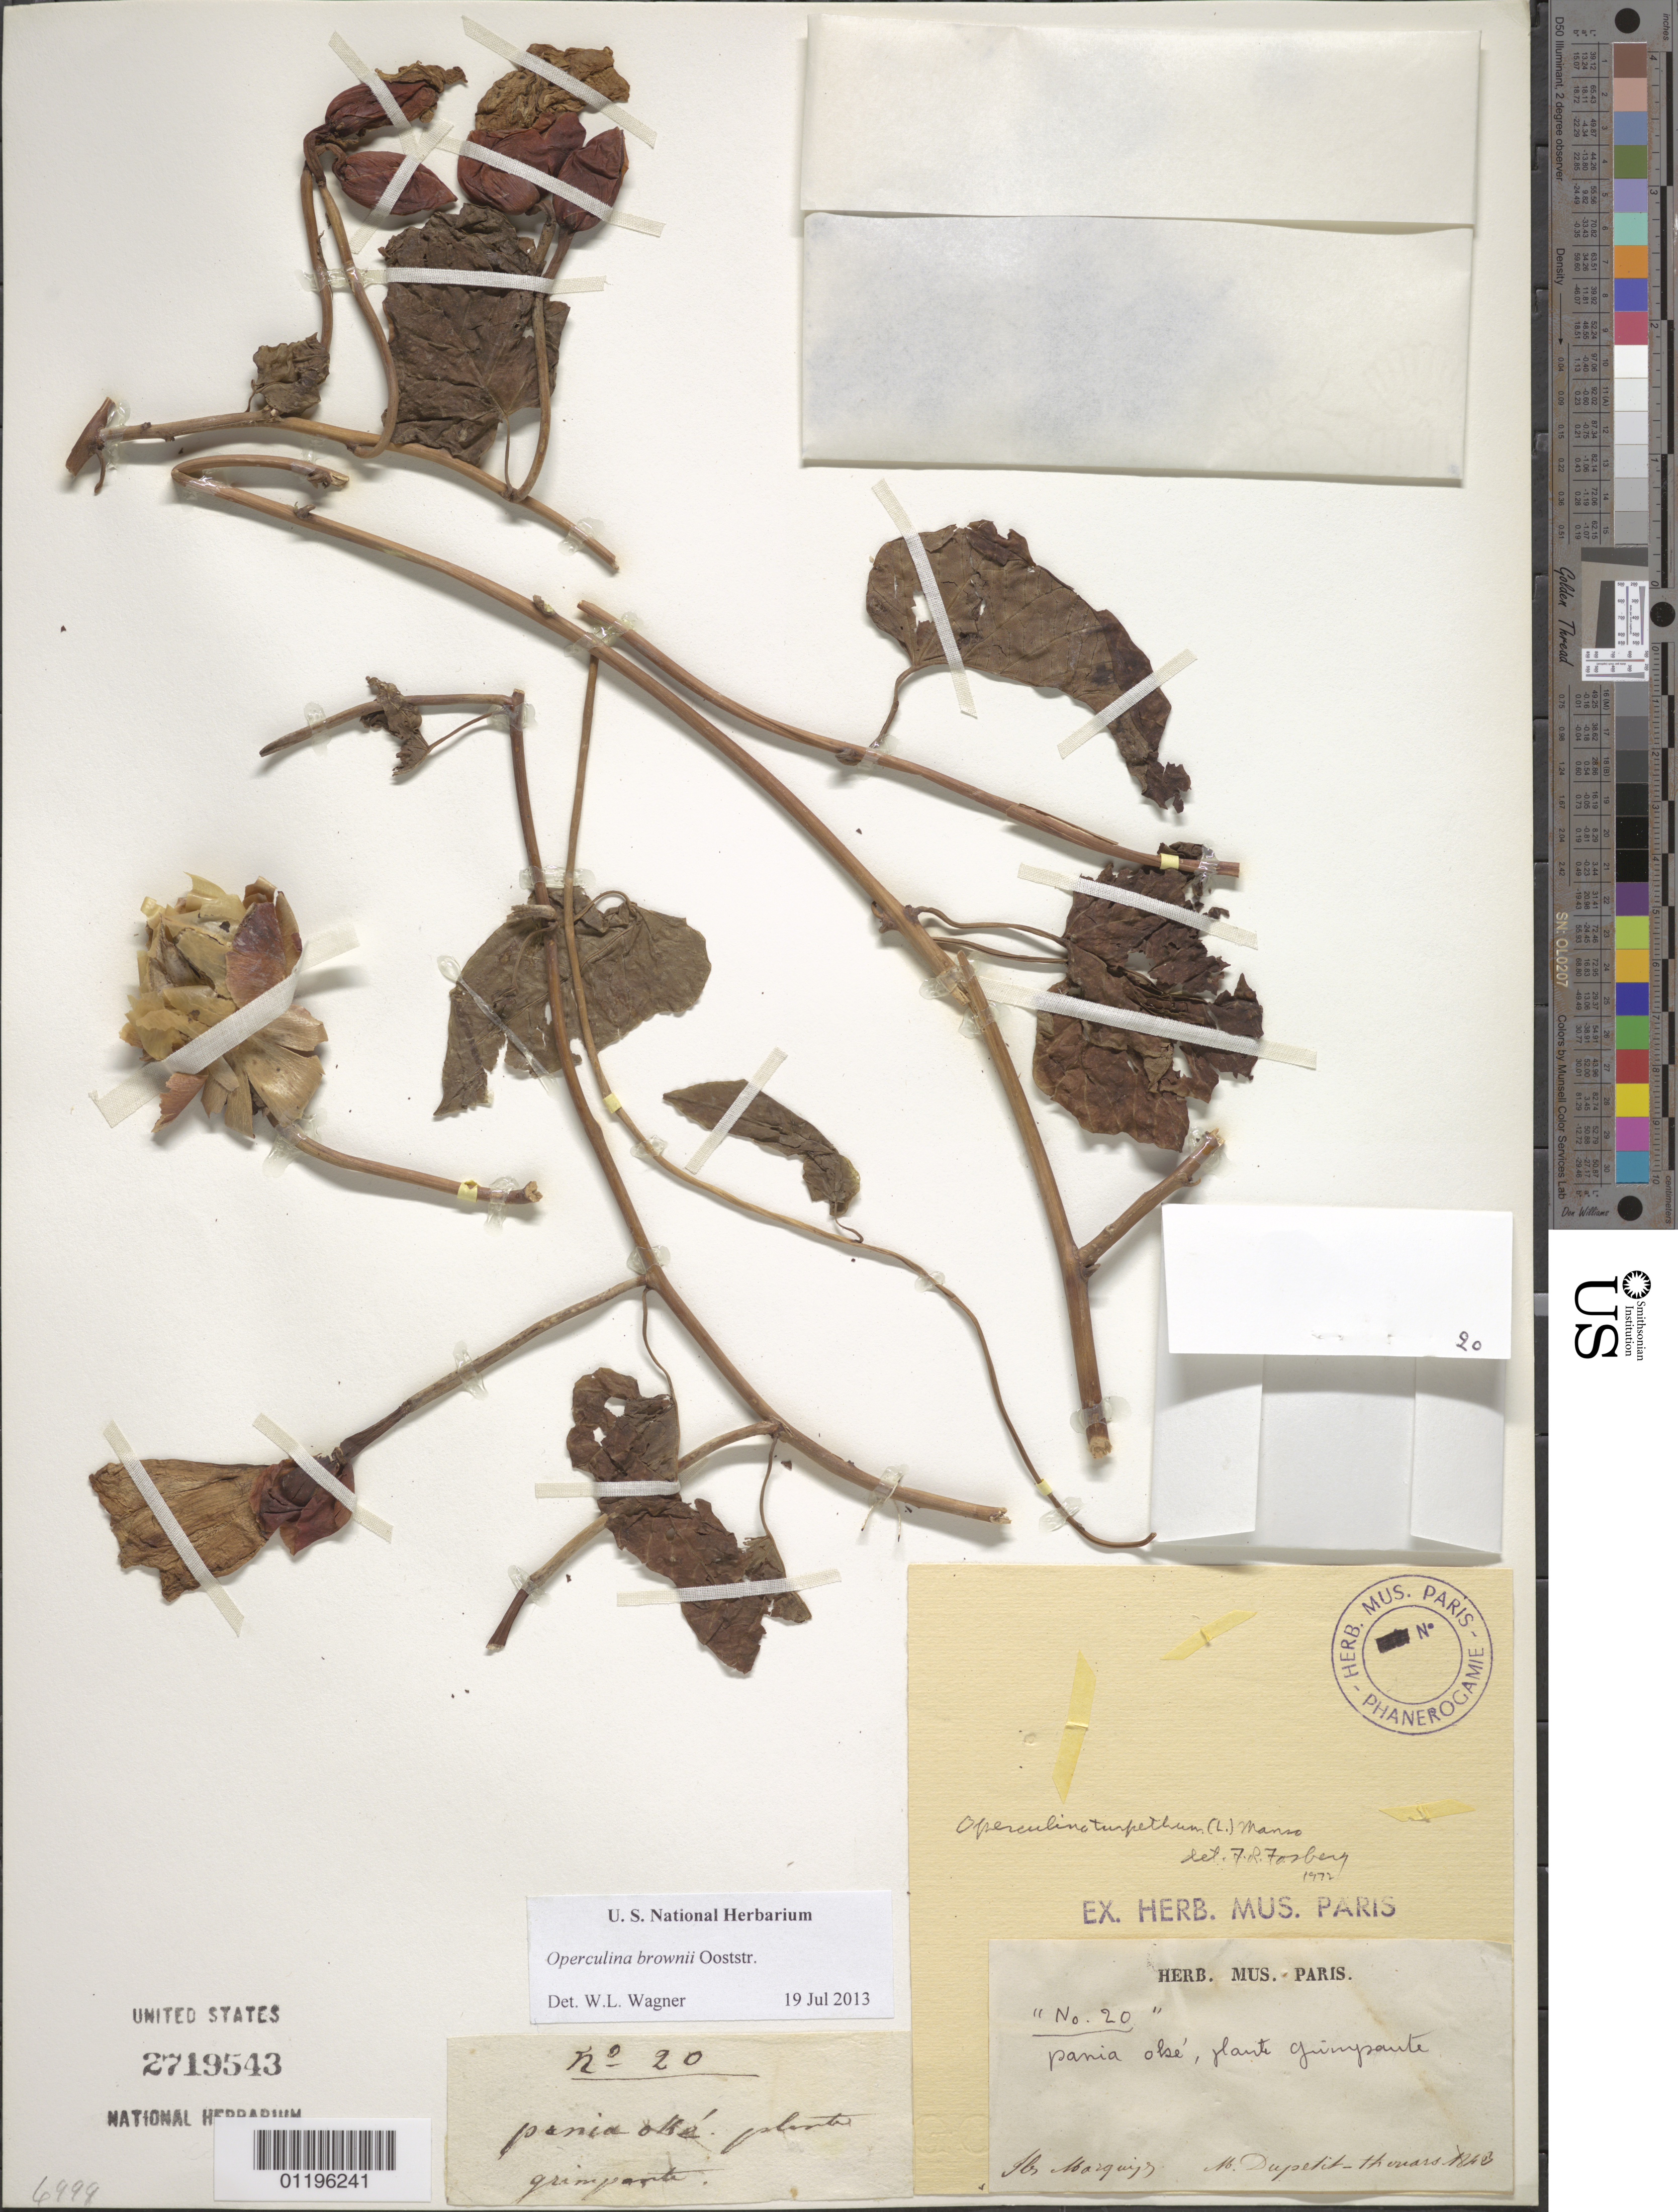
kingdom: Plantae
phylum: Tracheophyta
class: Magnoliopsida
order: Solanales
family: Convolvulaceae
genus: Operculina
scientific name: Operculina codonantha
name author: (Benth.) Hallier f.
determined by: Wagner, W. L., (BOT), Smithsonian Institution - National Museum of Natural History (UNITED STATES)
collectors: L. M. Du Petit-Thouars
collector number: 20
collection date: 1843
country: French Polynesia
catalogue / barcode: US 2719543